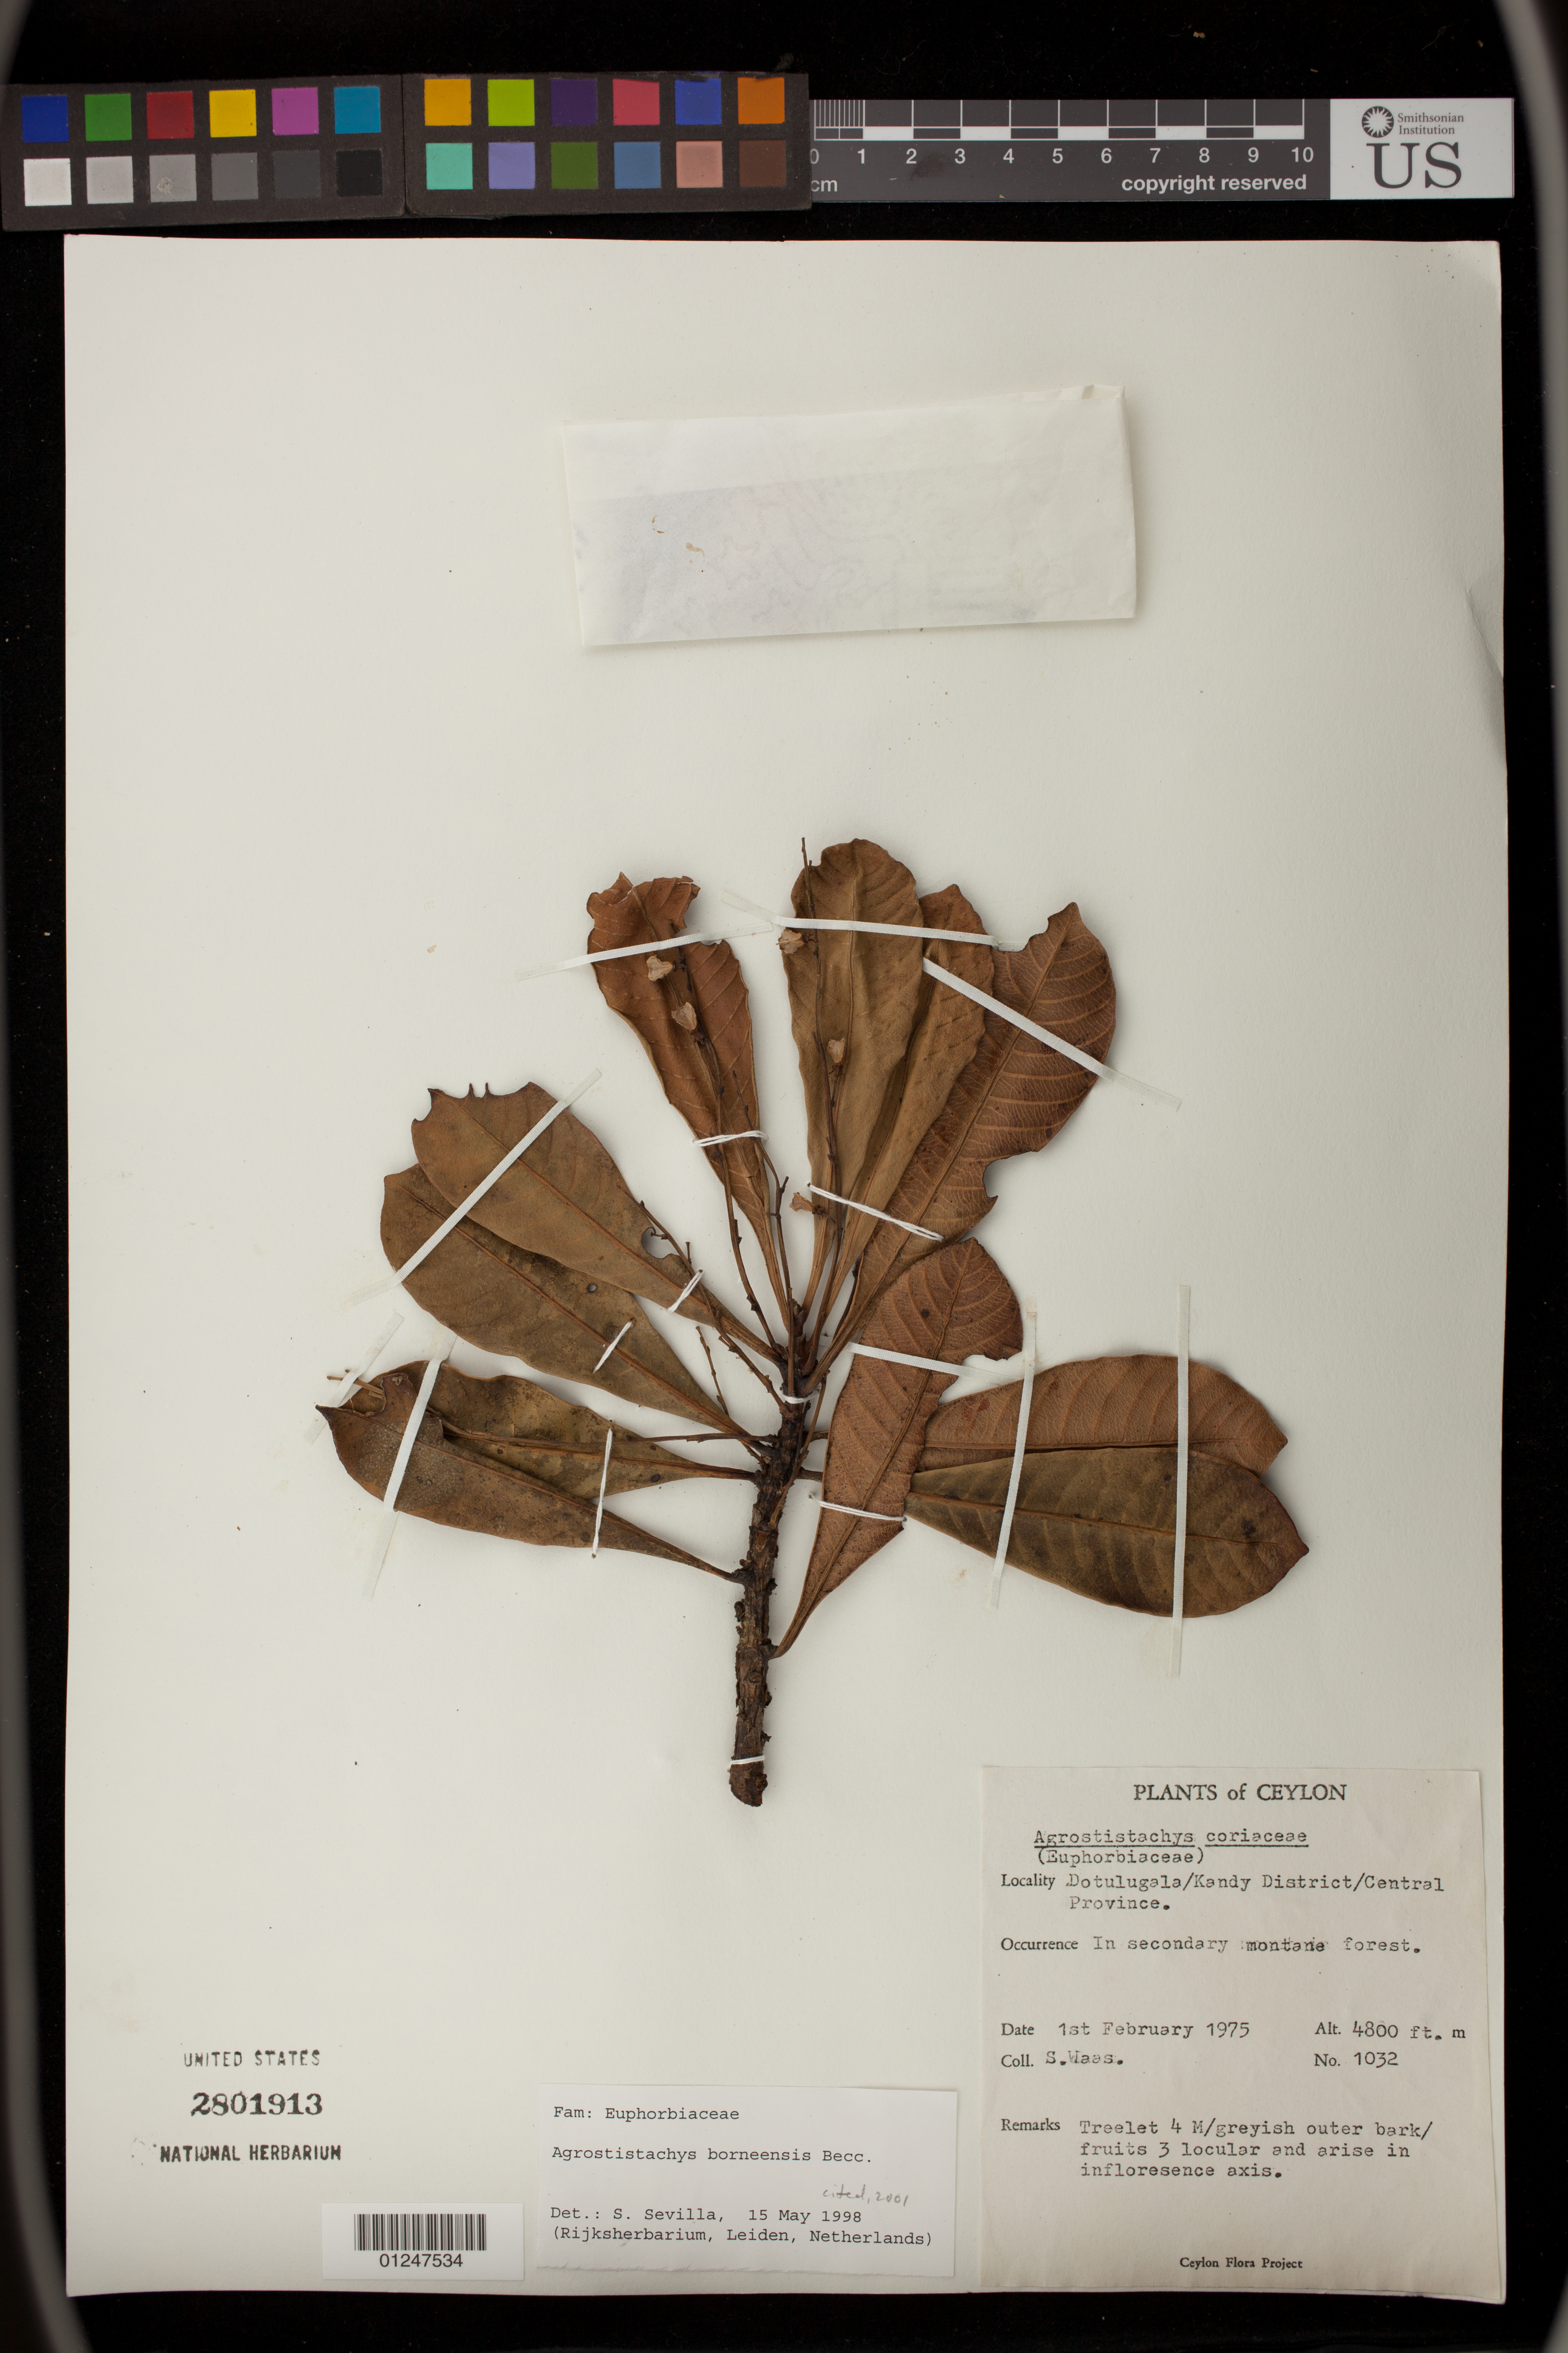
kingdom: Plantae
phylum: Tracheophyta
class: Magnoliopsida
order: Malpighiales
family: Euphorbiaceae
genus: Agrostistachys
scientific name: Agrostistachys borneensis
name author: Becc.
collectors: S. Waas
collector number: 1032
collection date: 1975-02-01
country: Sri Lanka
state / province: Central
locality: Dotulugala/Kandy District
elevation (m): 1463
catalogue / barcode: US 2801913